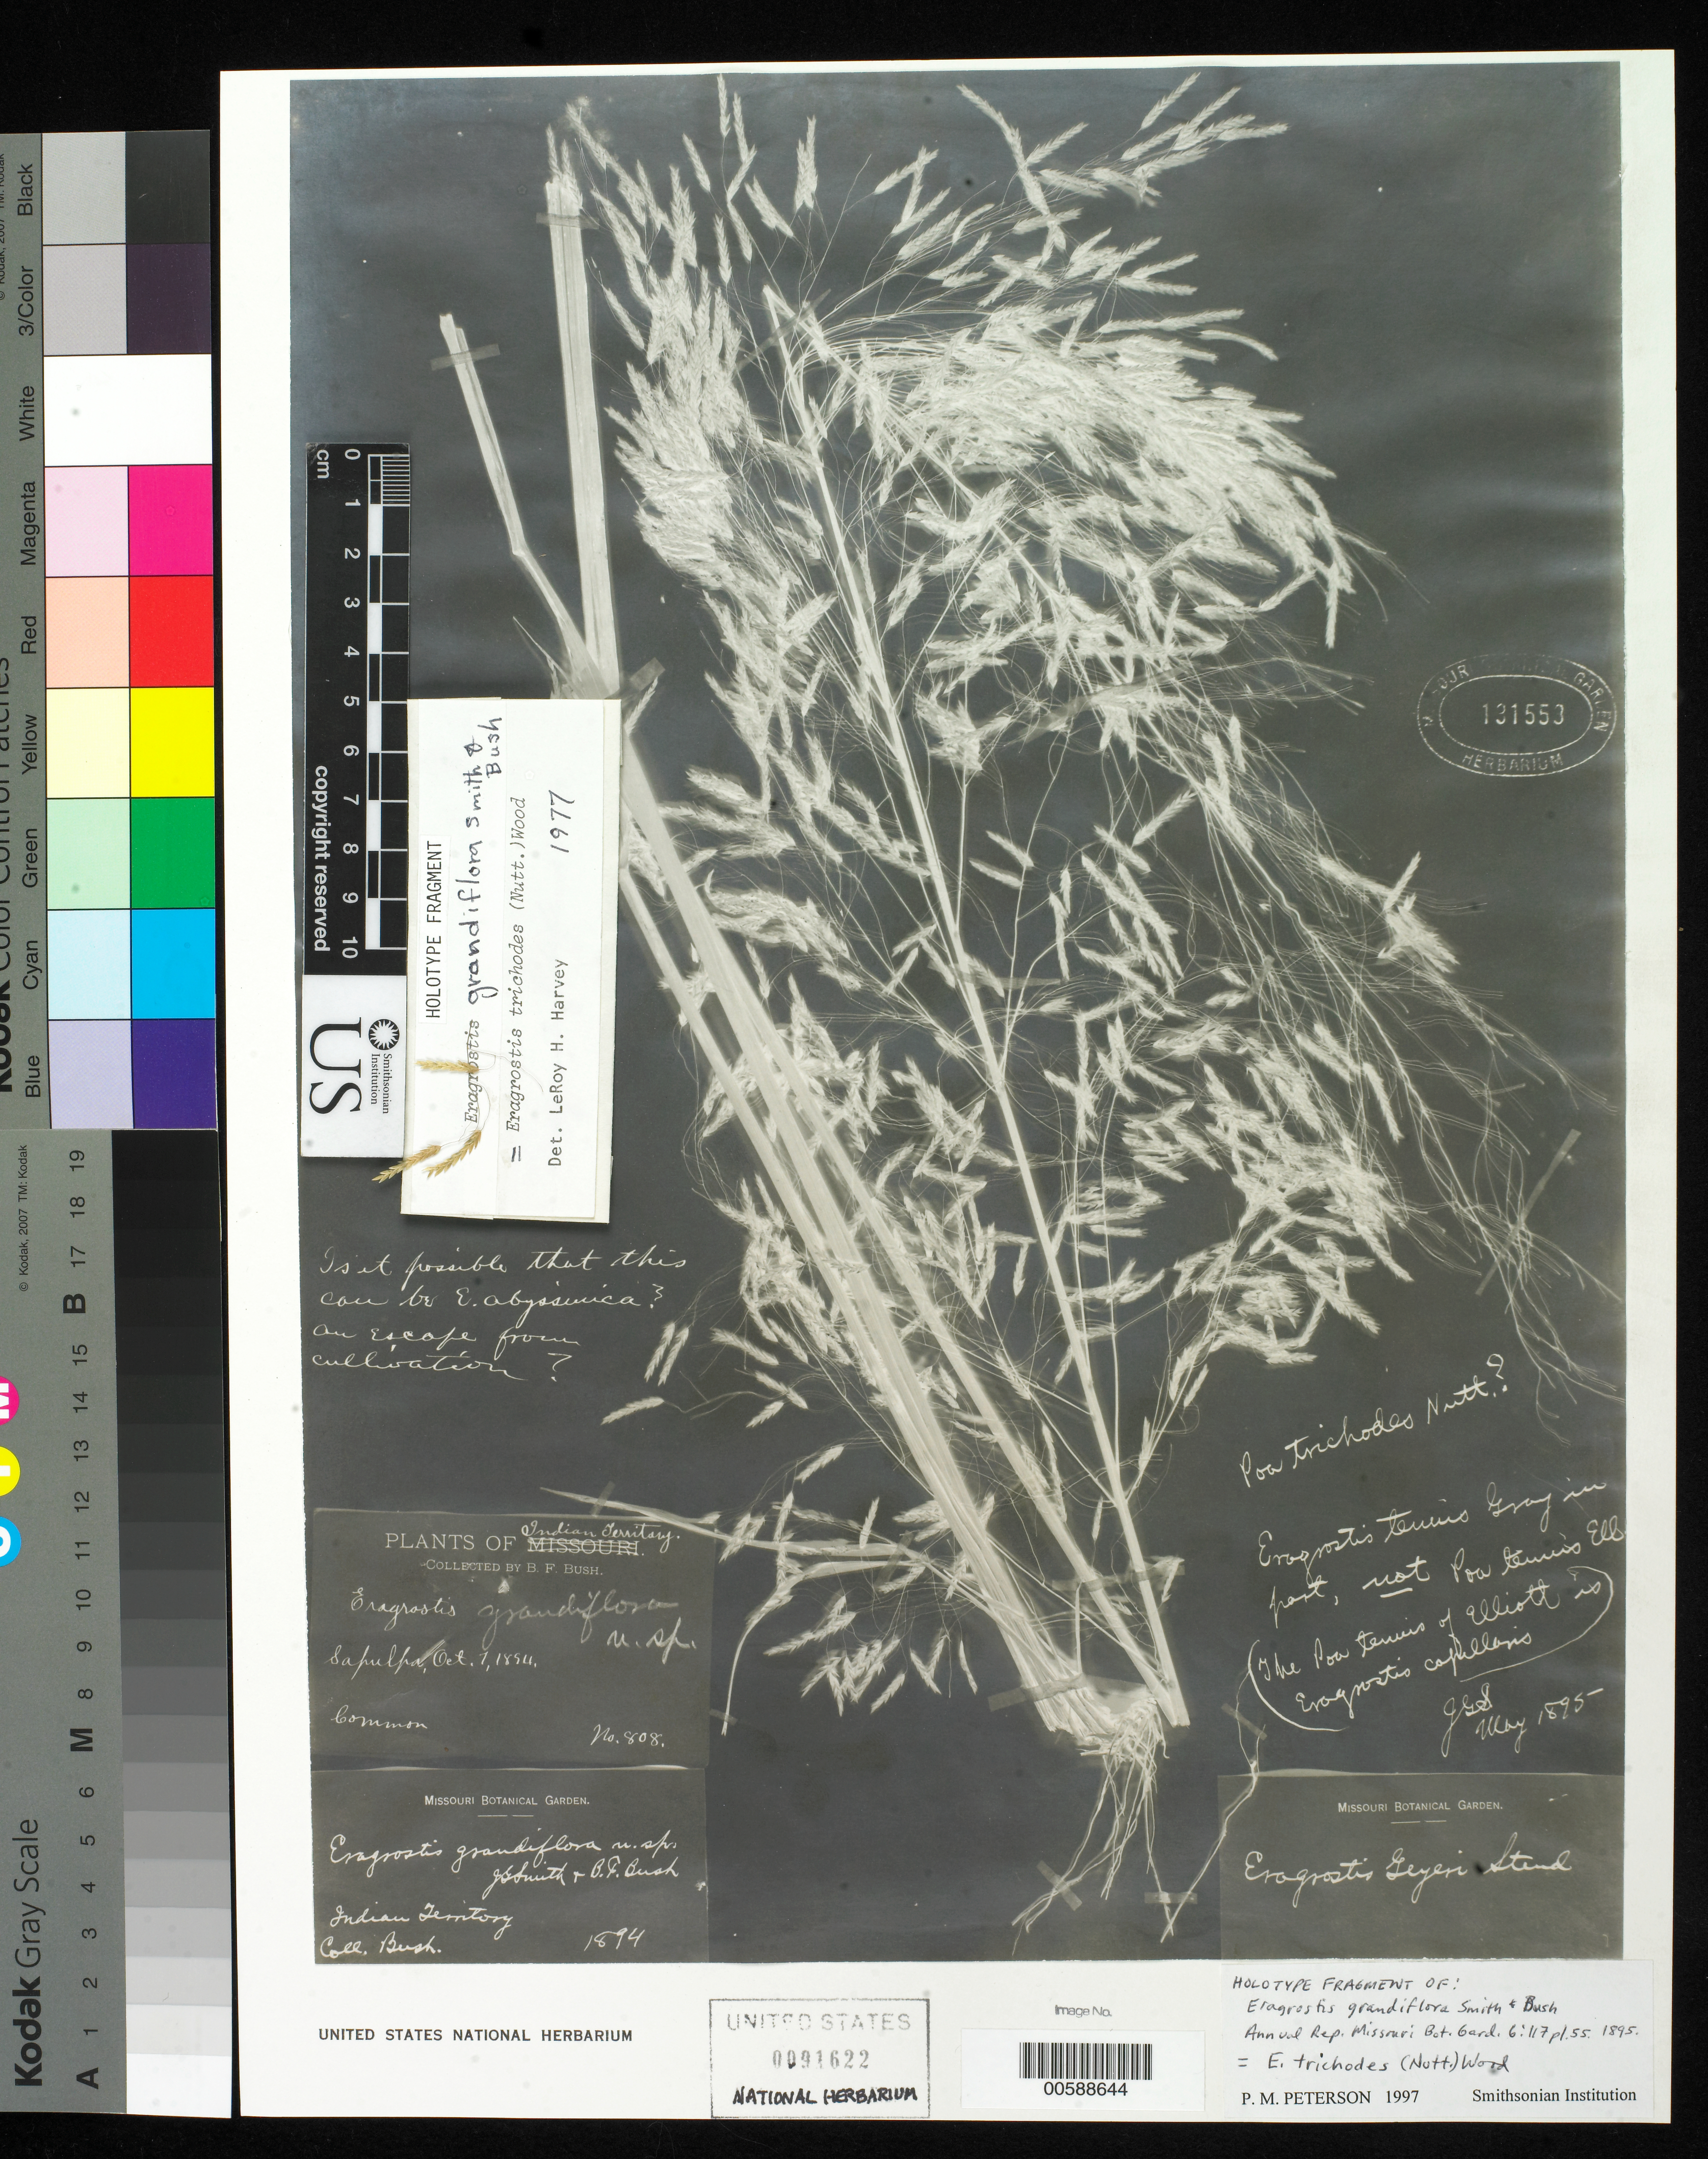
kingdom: Plantae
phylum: Tracheophyta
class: Liliopsida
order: Poales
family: Poaceae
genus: Eragrostis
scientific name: Eragrostis grandiflora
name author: J.G. Sm. & Bush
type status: Type Fragment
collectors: B. F. Bush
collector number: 808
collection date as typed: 07 Oct 1854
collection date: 1854-10-07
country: United States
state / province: Oklahoma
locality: Indian Territory.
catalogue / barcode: US 91622